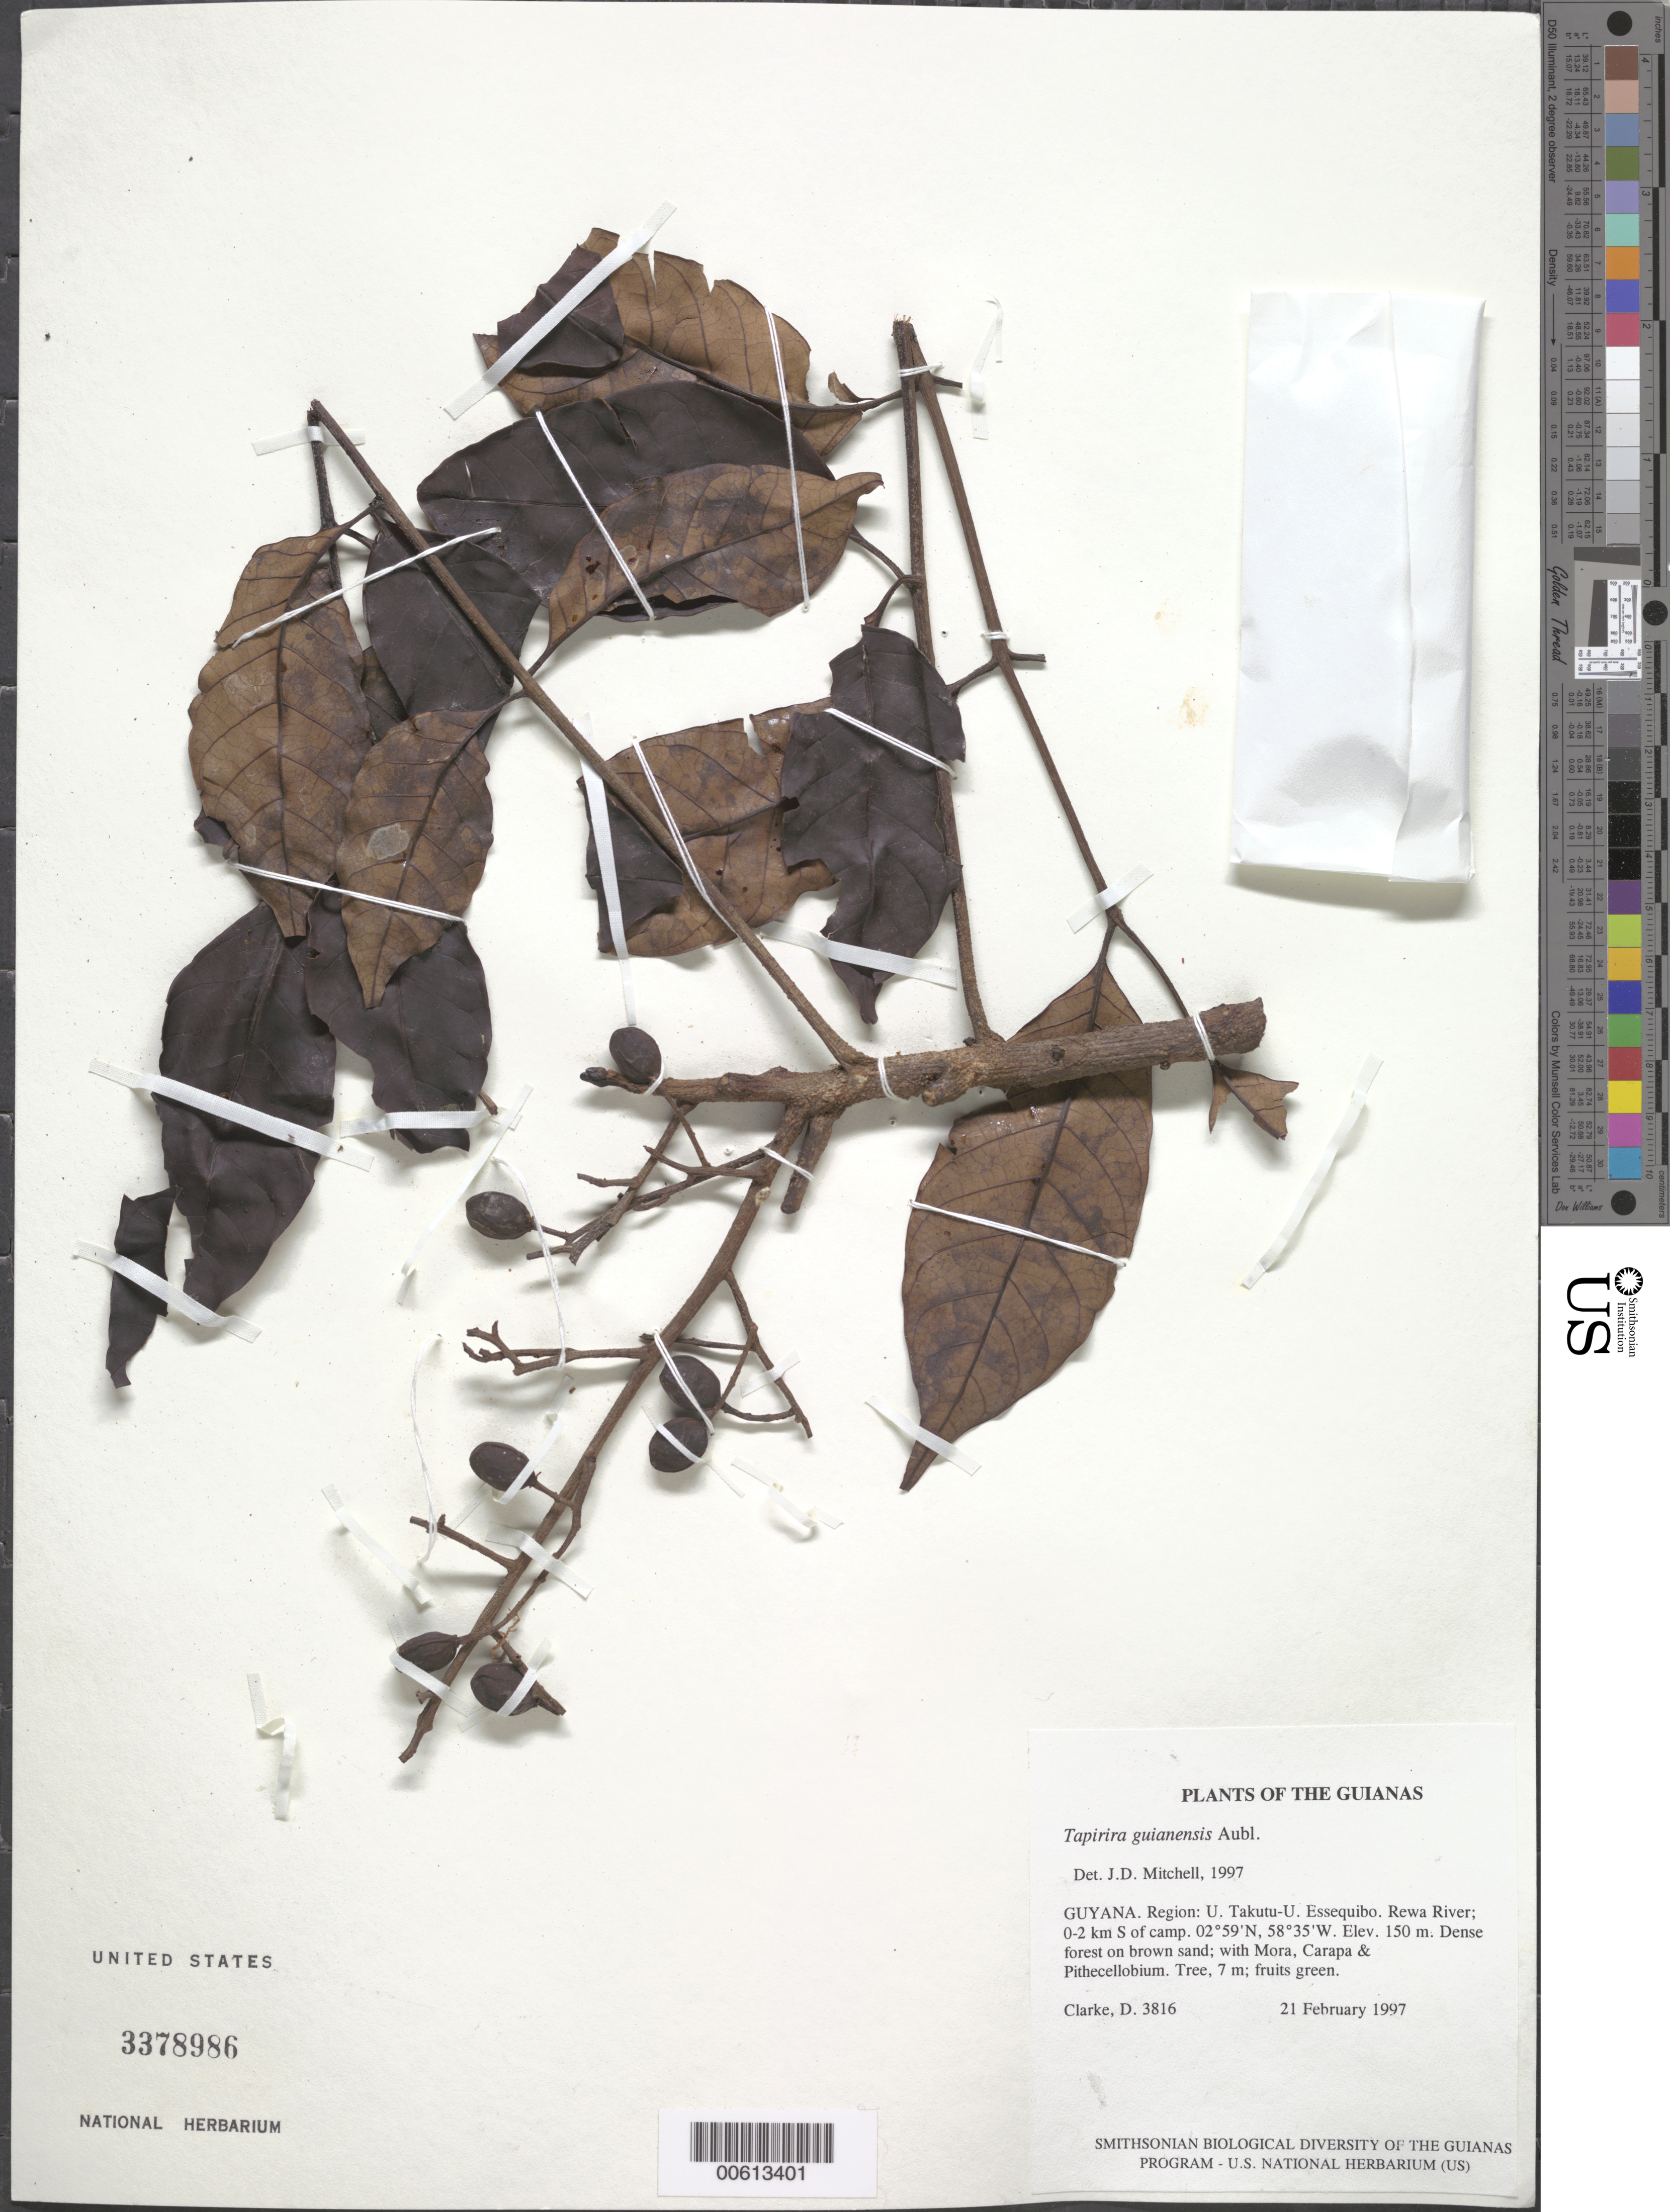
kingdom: Plantae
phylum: Tracheophyta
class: Magnoliopsida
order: Sapindales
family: Anacardiaceae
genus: Tapirira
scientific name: Tapirira guianensis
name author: Aubl.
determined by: Mitchell, John D.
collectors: H. D. Clarke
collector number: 3816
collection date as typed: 21 February 1997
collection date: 1997-02-21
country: Guyana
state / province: U. Takutu-U. Essequibo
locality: Rewa River; 0-2 km S of camp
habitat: Dense forest on brown sand; with Mora, Carapa & Pithecellobium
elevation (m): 150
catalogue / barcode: US 3378986